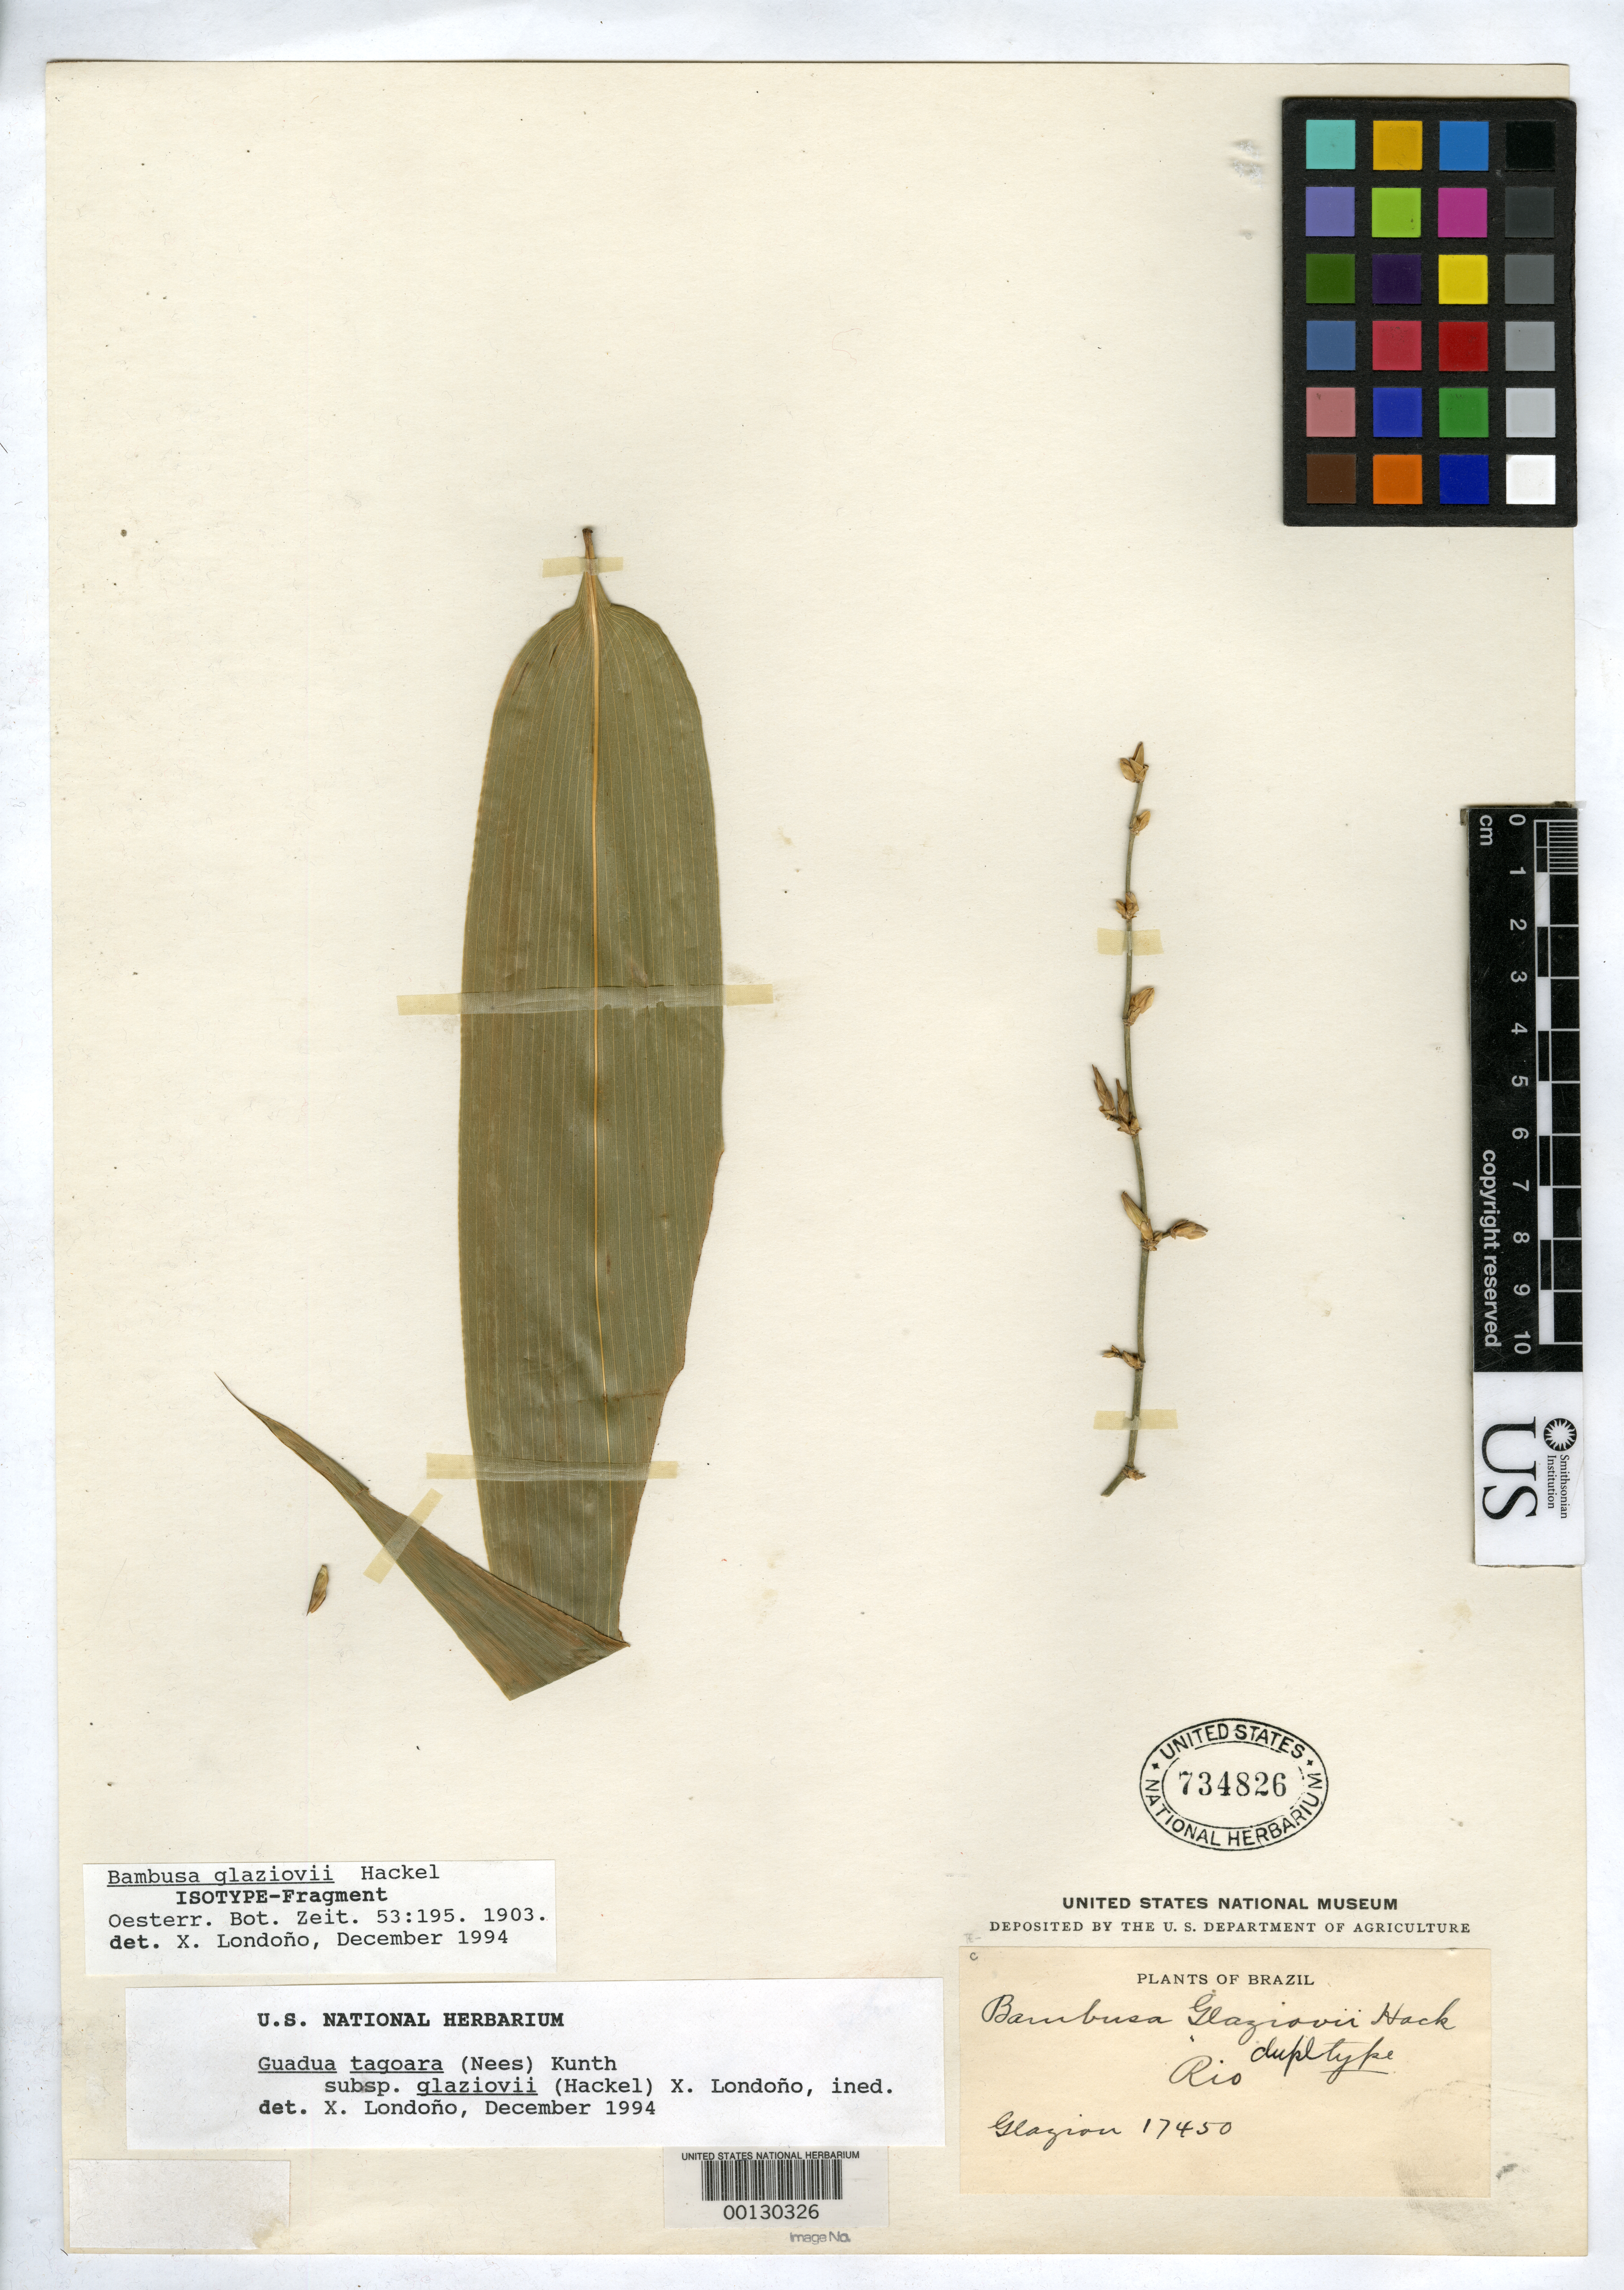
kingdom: Plantae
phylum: Tracheophyta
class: Liliopsida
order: Poales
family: Poaceae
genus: Bambusa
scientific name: Bambusa glaziovii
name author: Hack.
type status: Isotype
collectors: A. F. M. Glaziou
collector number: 17450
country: Brazil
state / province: Rio de Janeiro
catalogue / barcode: US 734826